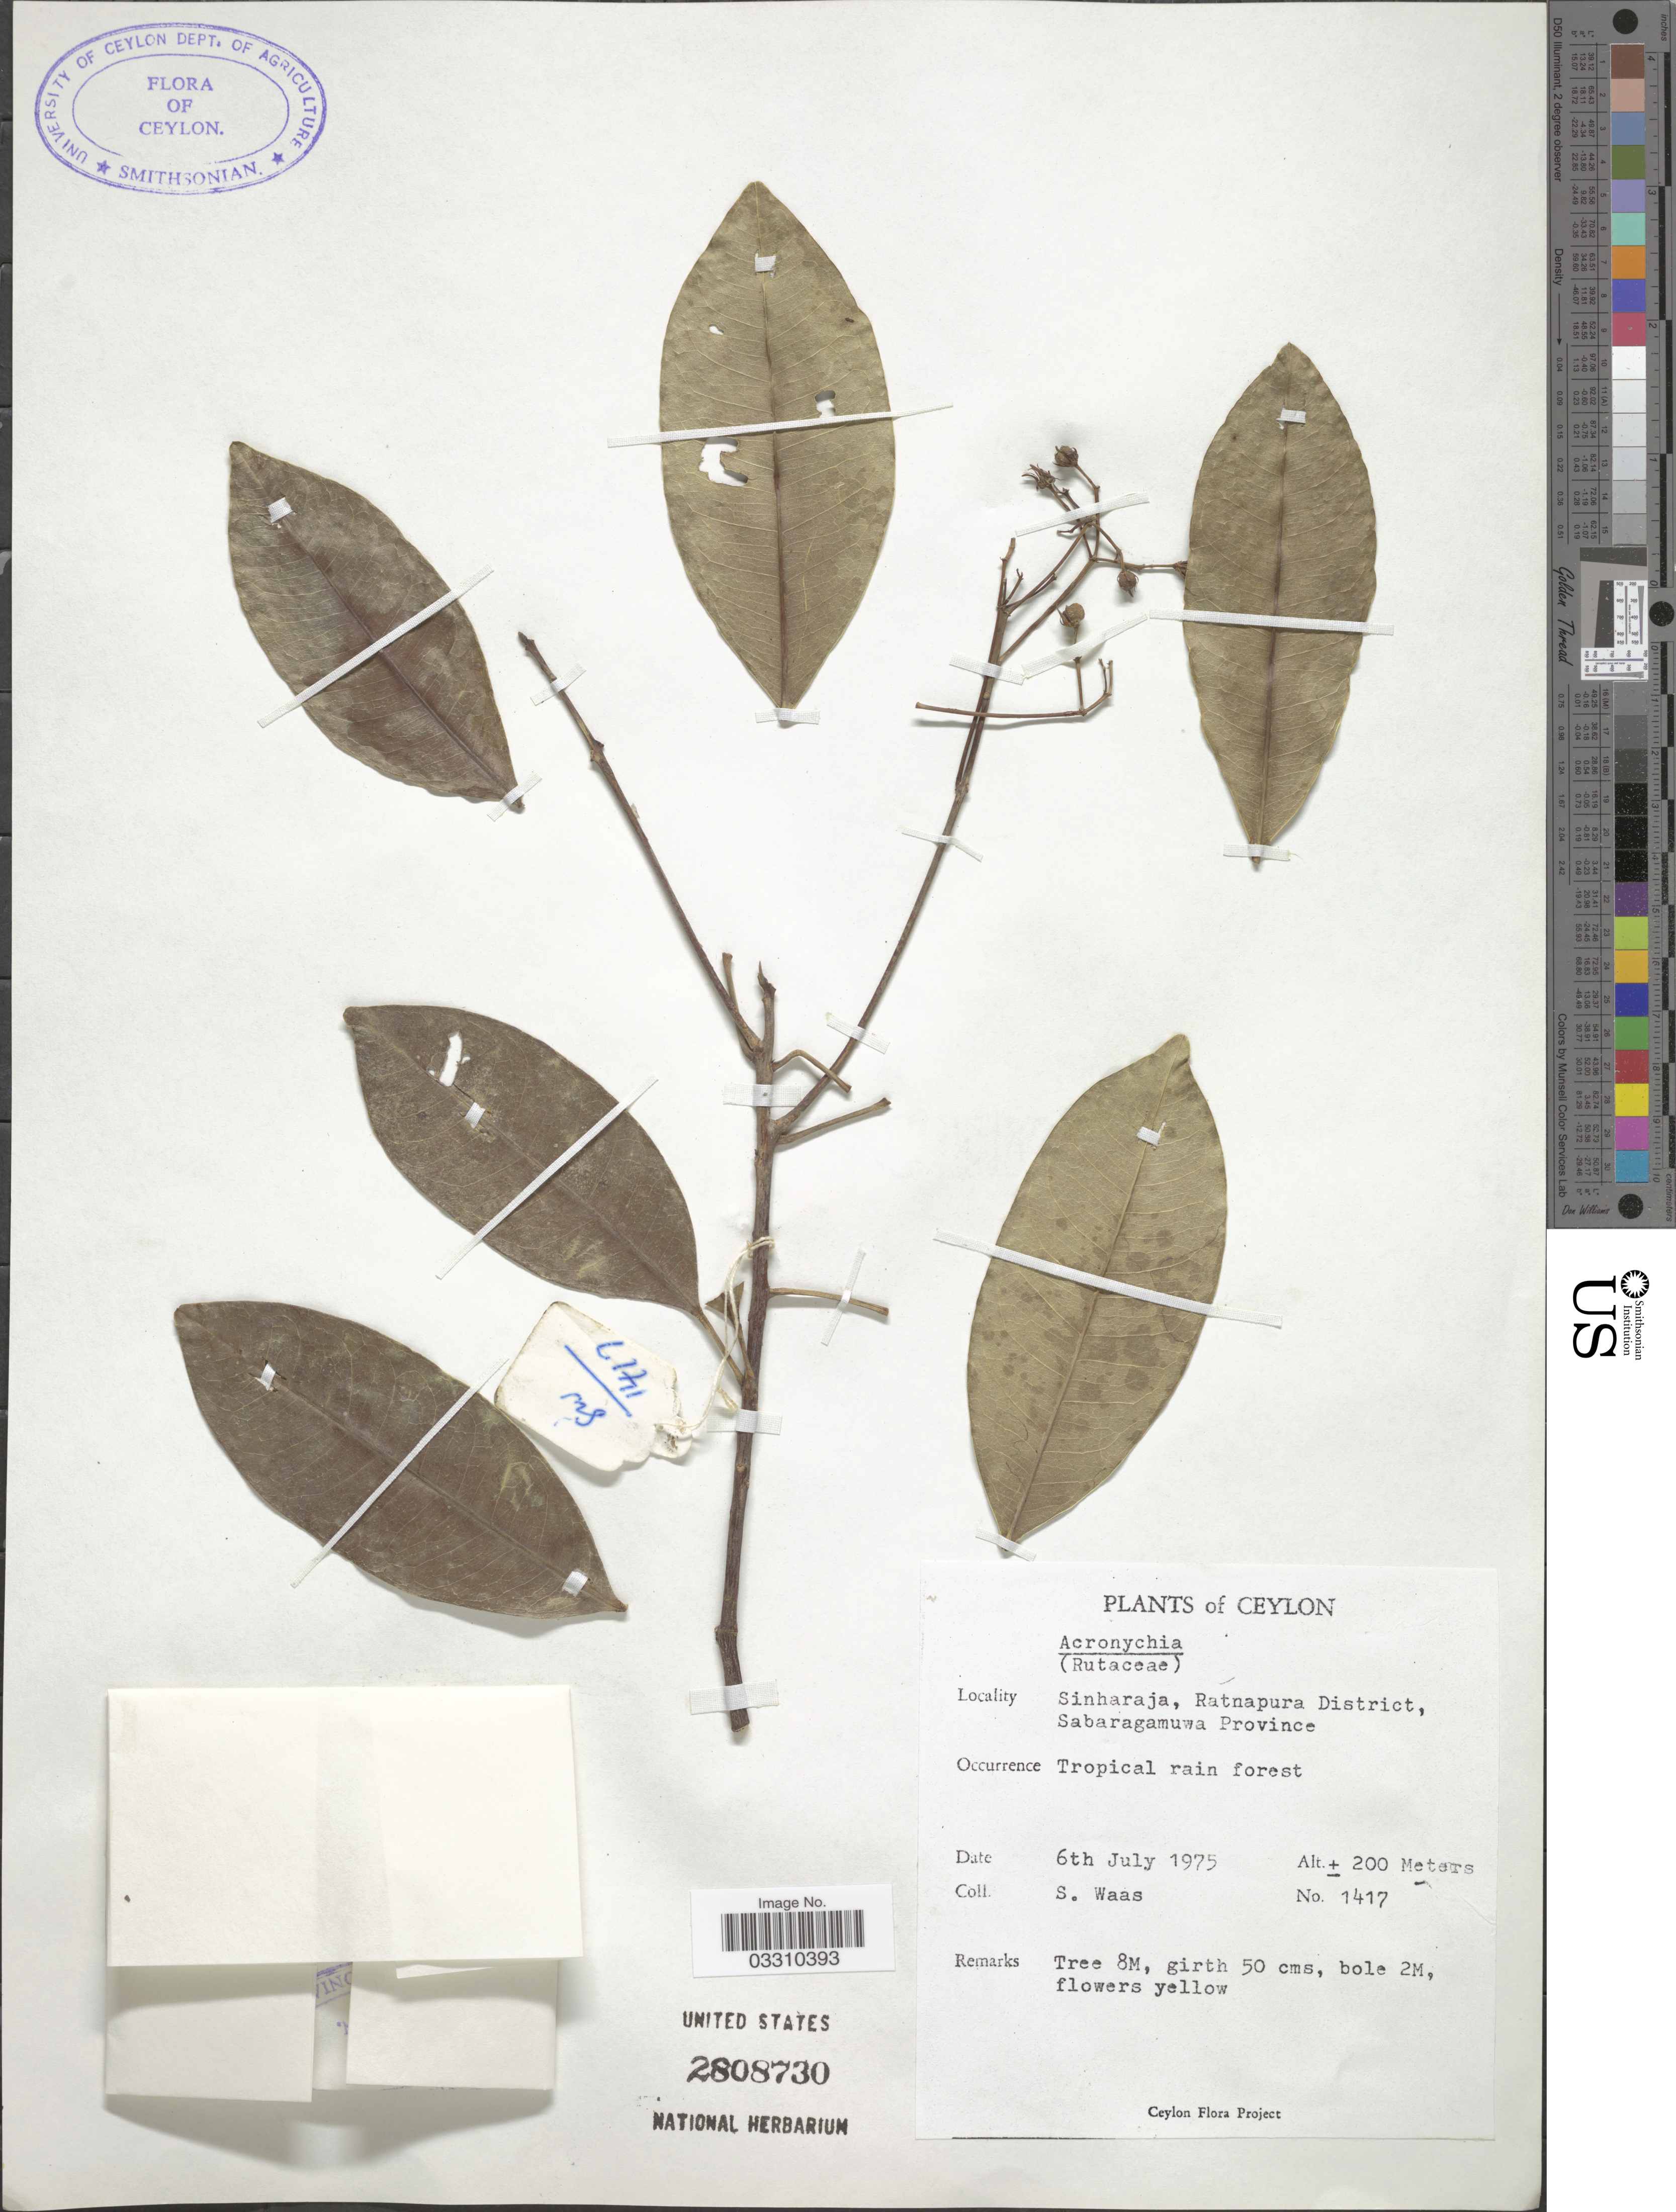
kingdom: Plantae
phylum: Tracheophyta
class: Magnoliopsida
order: Sapindales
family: Rutaceae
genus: Acronychia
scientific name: Acronychia pedunculata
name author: (L.) Miq.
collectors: S. Waas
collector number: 1417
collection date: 1975-07-06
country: Sri Lanka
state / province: Sabaragamuwa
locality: Ceylon, Sinharaja, Ratnapura District.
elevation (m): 200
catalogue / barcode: US 2808730